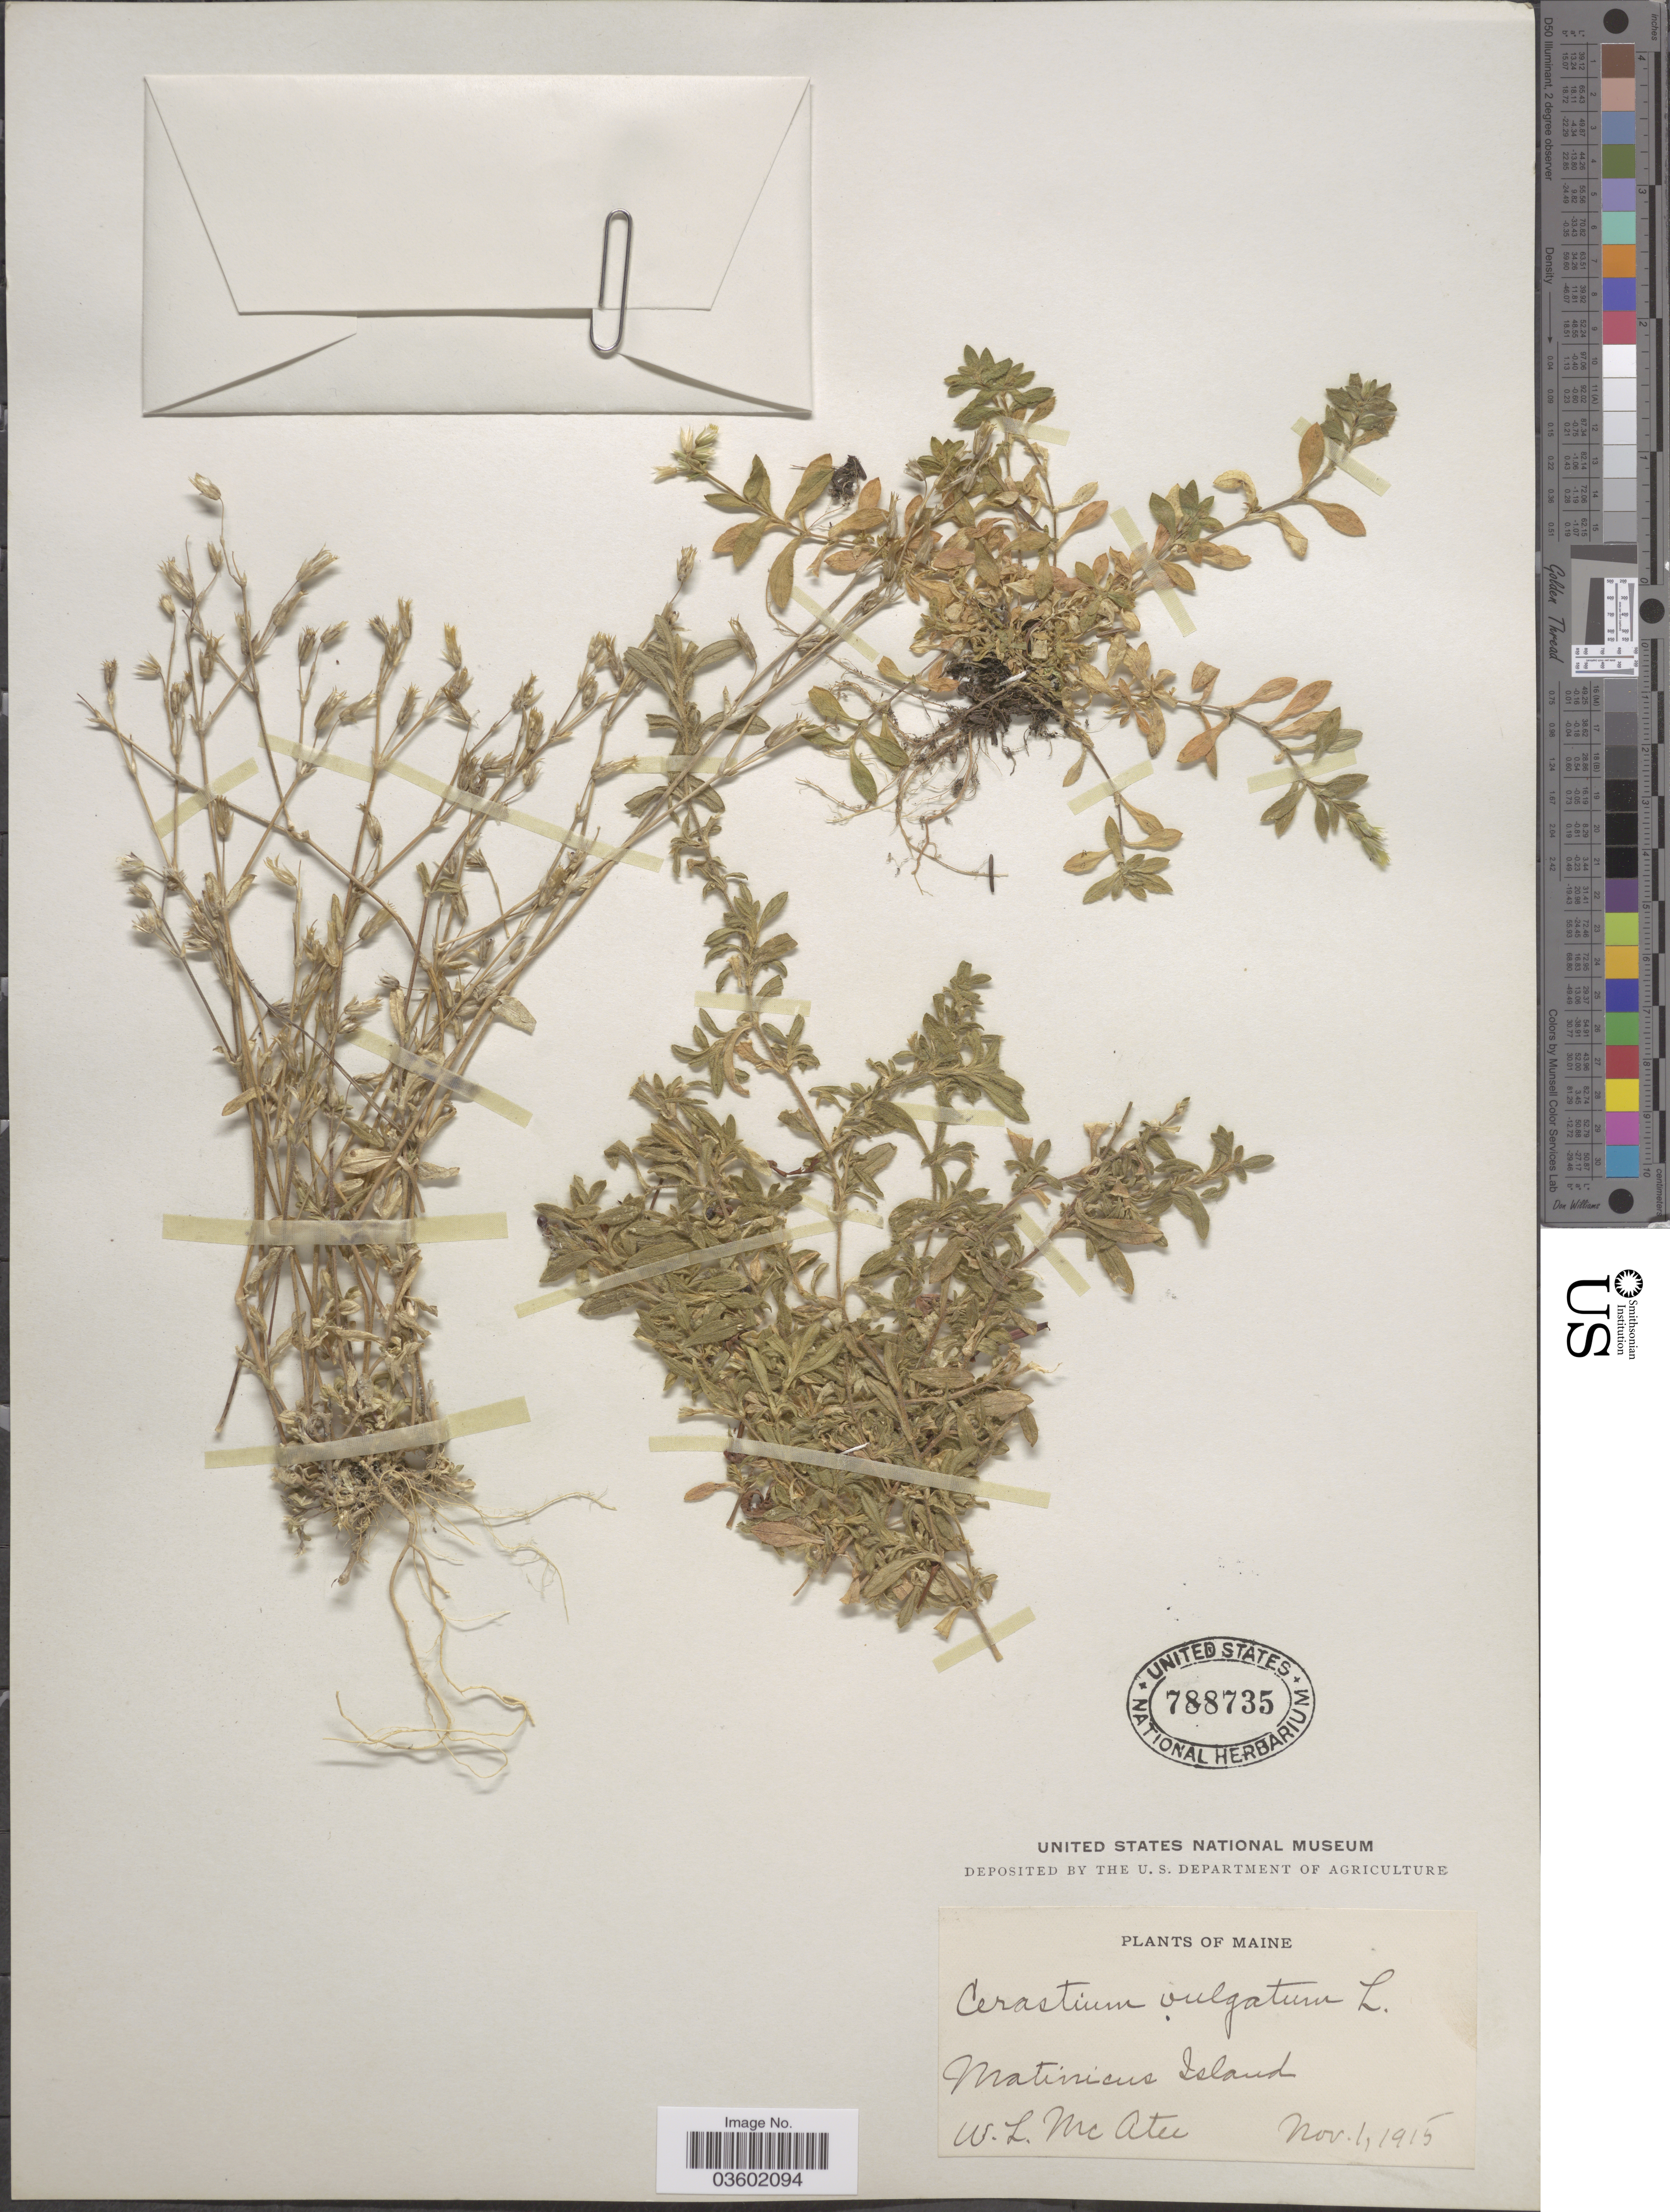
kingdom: Plantae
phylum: Tracheophyta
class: Magnoliopsida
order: Caryophyllales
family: Caryophyllaceae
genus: Cerastium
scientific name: Cerastium vulgatum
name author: L.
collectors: W. McAtee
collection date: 1915-11-01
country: United States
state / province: Maine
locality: Martinicus Island.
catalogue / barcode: US 788735